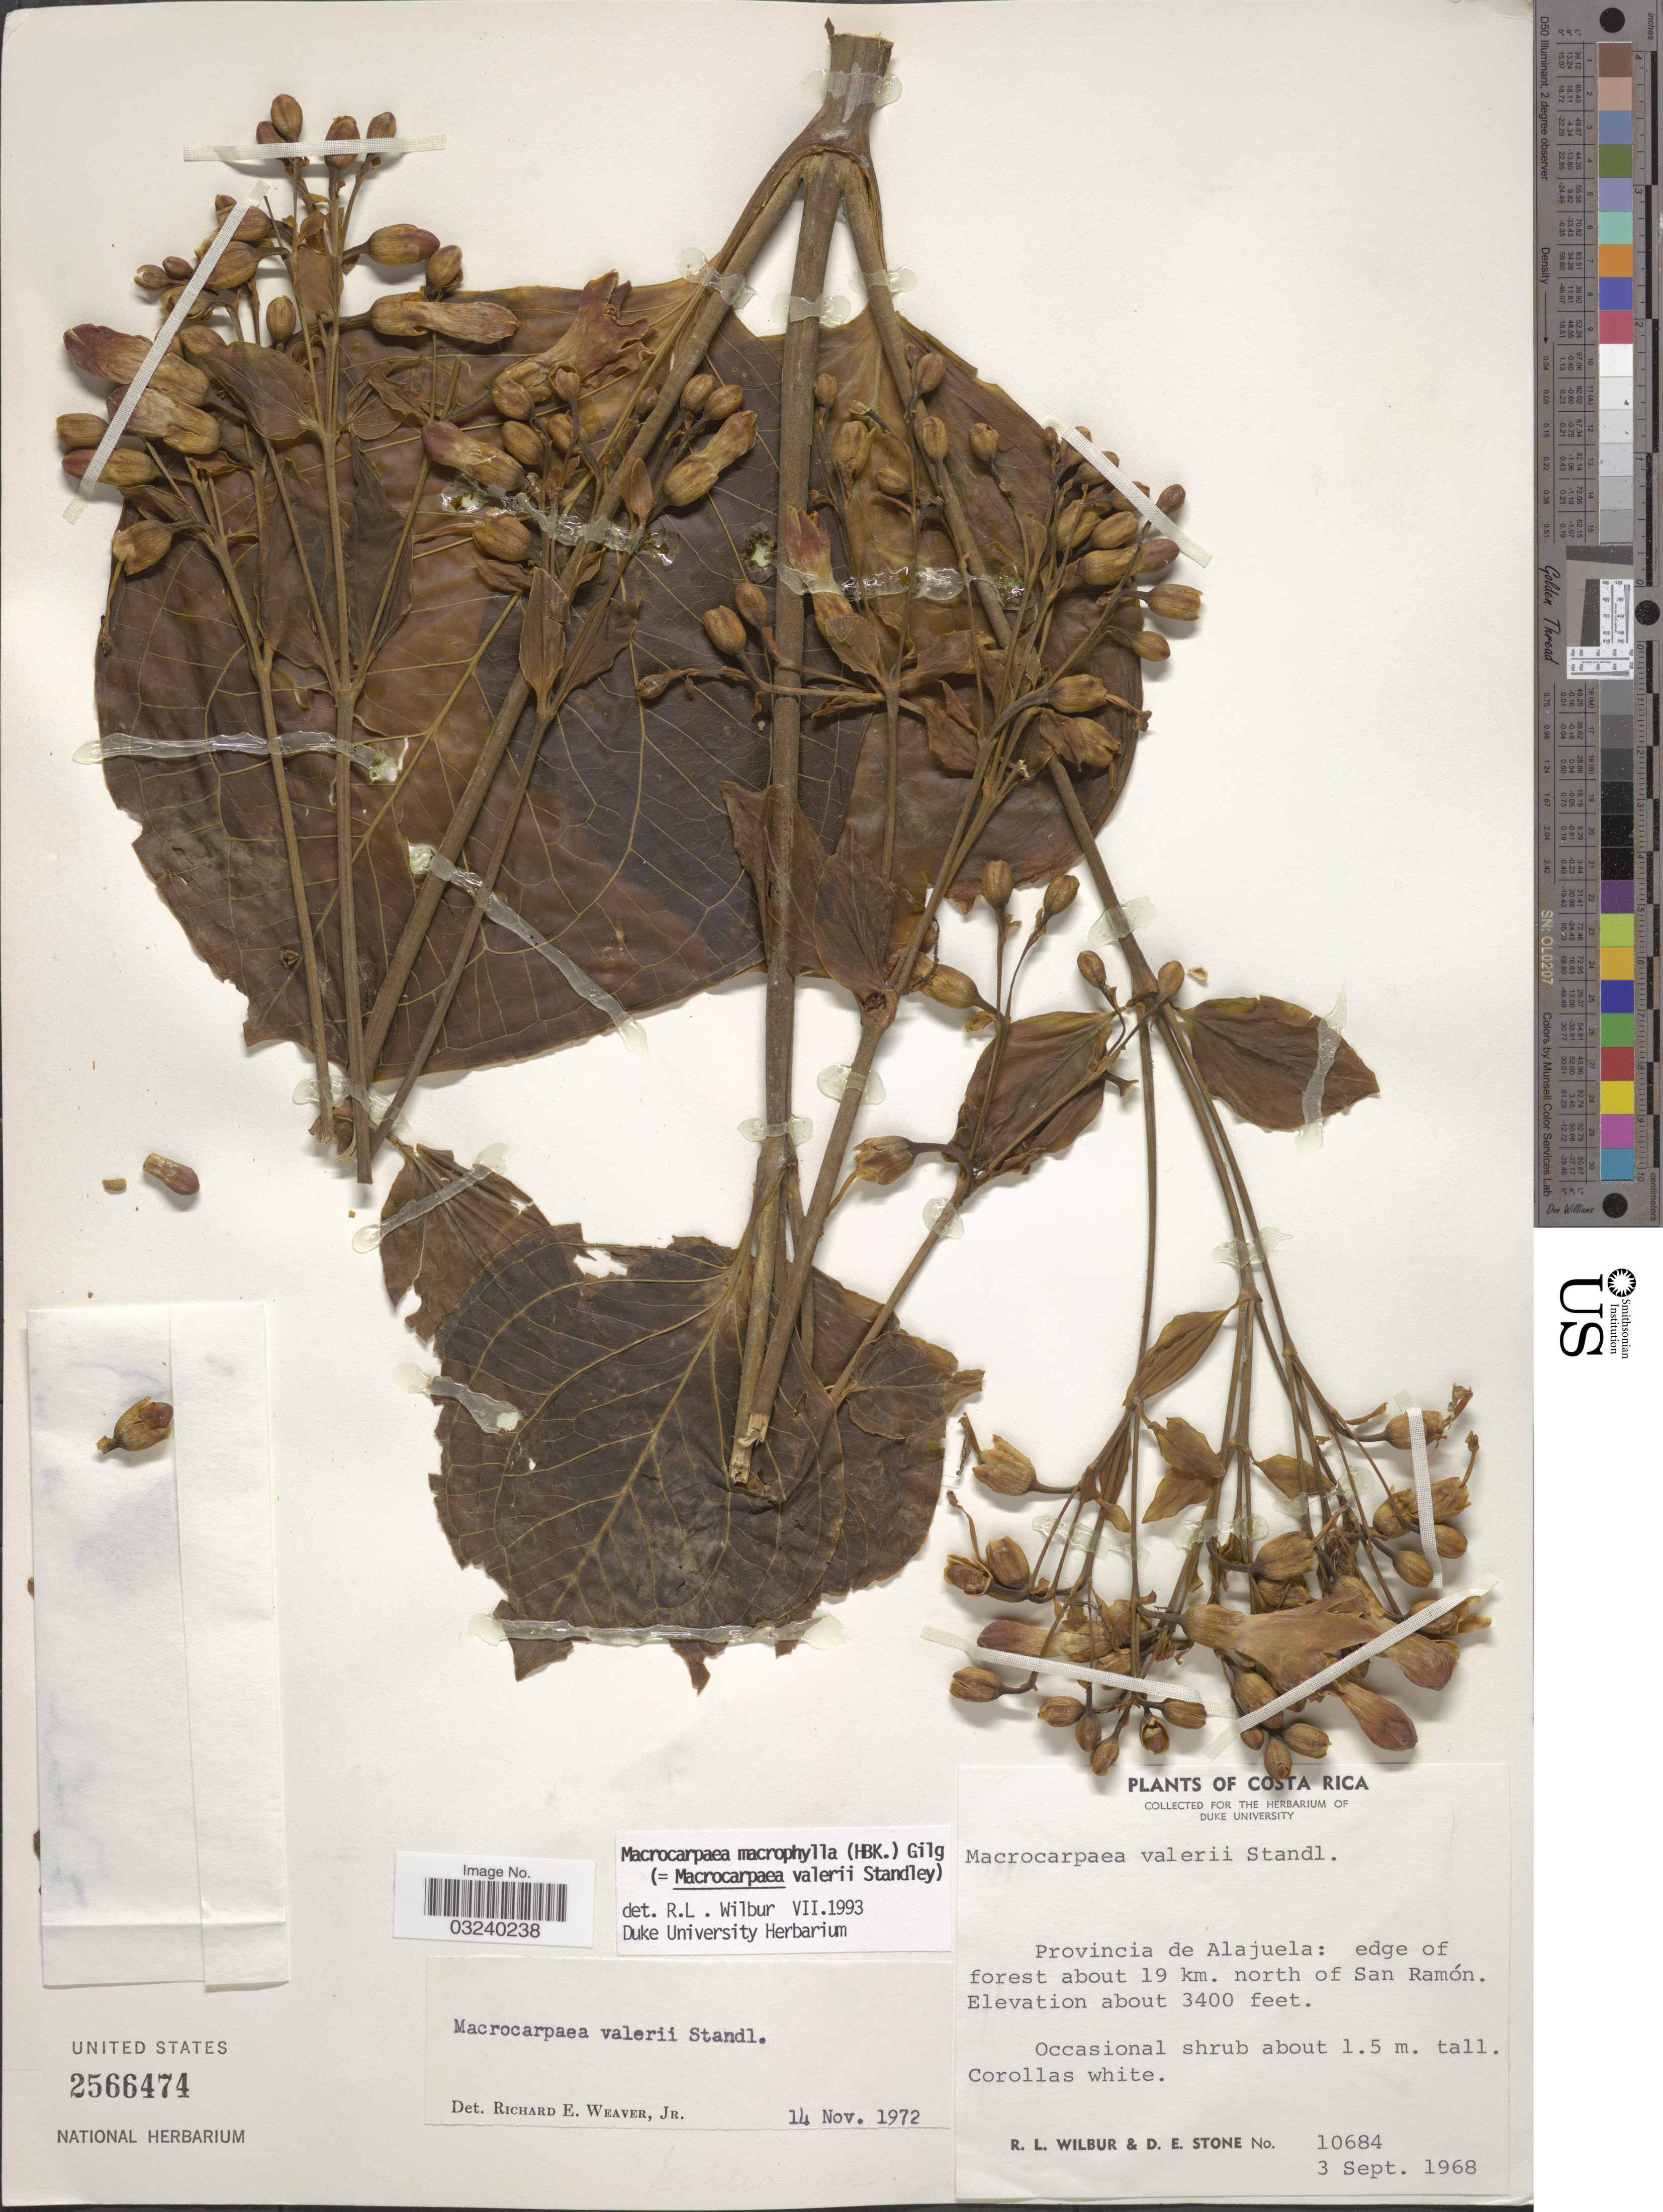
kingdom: Plantae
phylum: Tracheophyta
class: Magnoliopsida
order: Gentianales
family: Gentianaceae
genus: Macrocarpaea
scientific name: Macrocarpaea valerii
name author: Standl.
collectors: R. L. Wilbur & D. E. Stone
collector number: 10684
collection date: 1968-09-03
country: Costa Rica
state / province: Alajuela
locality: Edge of forest about 19 km. north of San Ramón.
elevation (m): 1036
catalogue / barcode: US 2566474